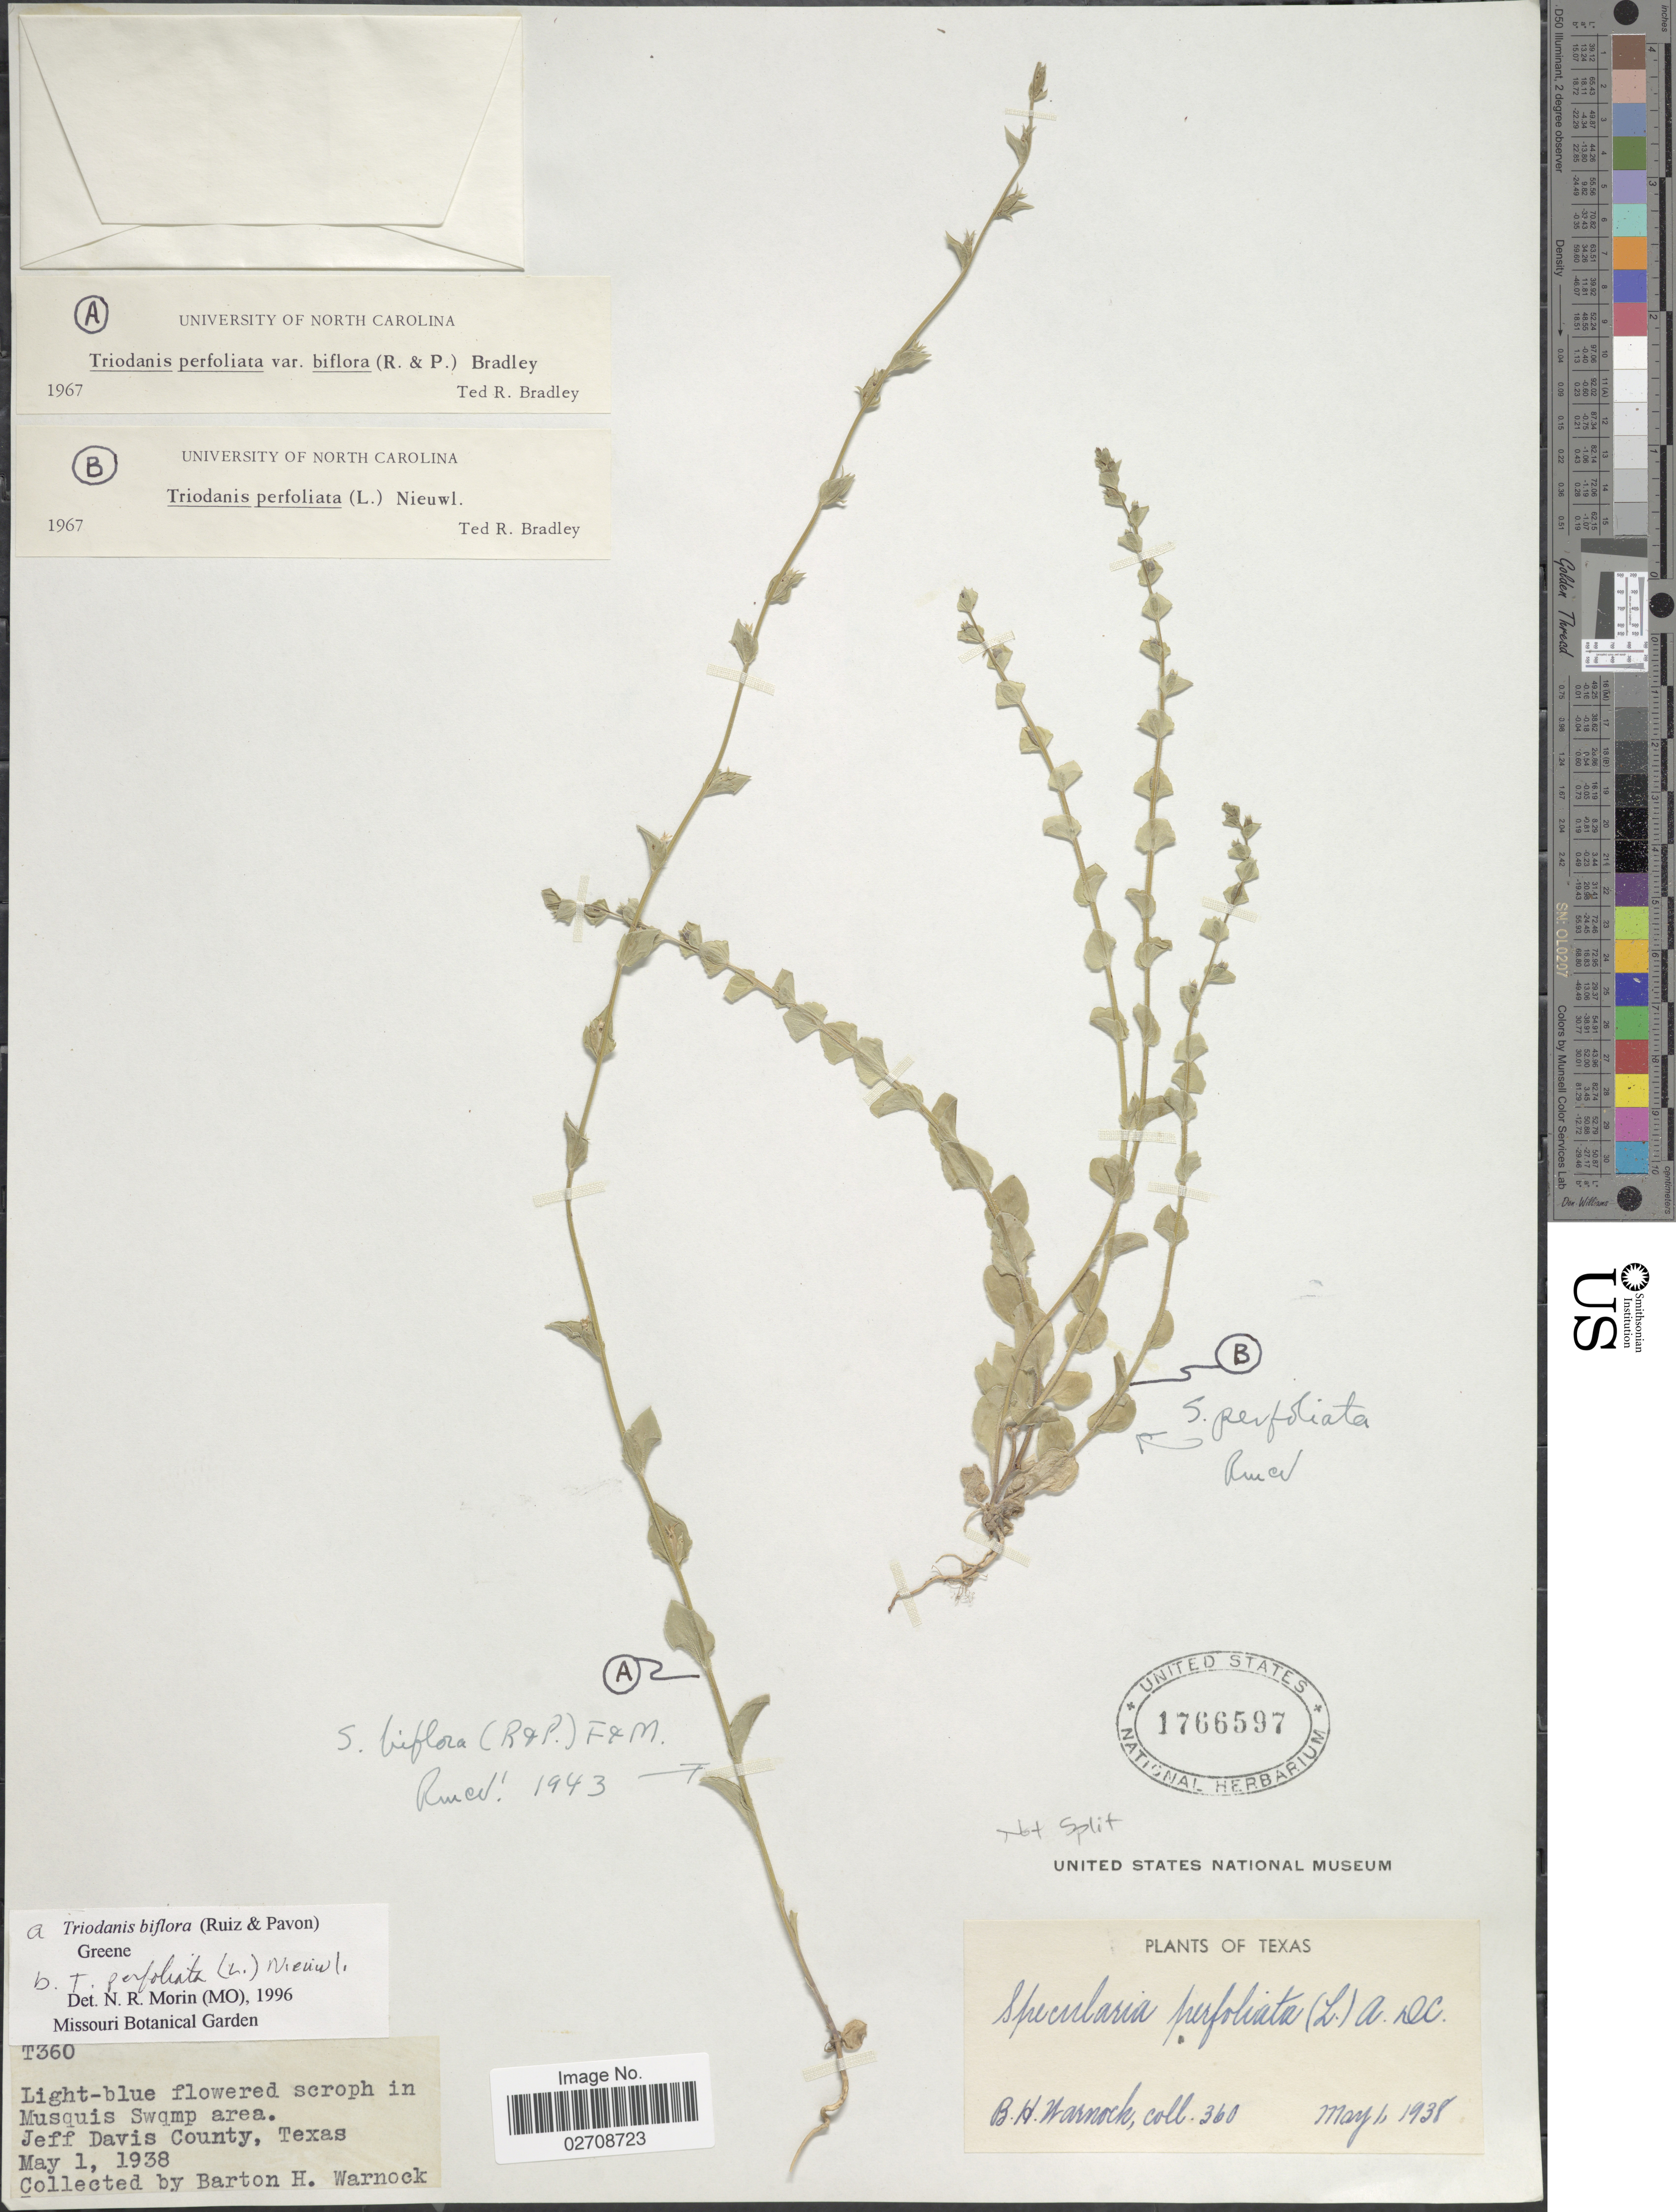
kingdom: Plantae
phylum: Tracheophyta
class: Magnoliopsida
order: Asterales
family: Campanulaceae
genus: Triodanis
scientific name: Triodanis biflora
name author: (Ruiz & Pav.) Greene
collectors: B. H. Warnock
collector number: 360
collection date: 1938-05-01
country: United States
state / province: Texas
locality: Musquis Swamp area, Jeff Davis County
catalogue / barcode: US 1766597